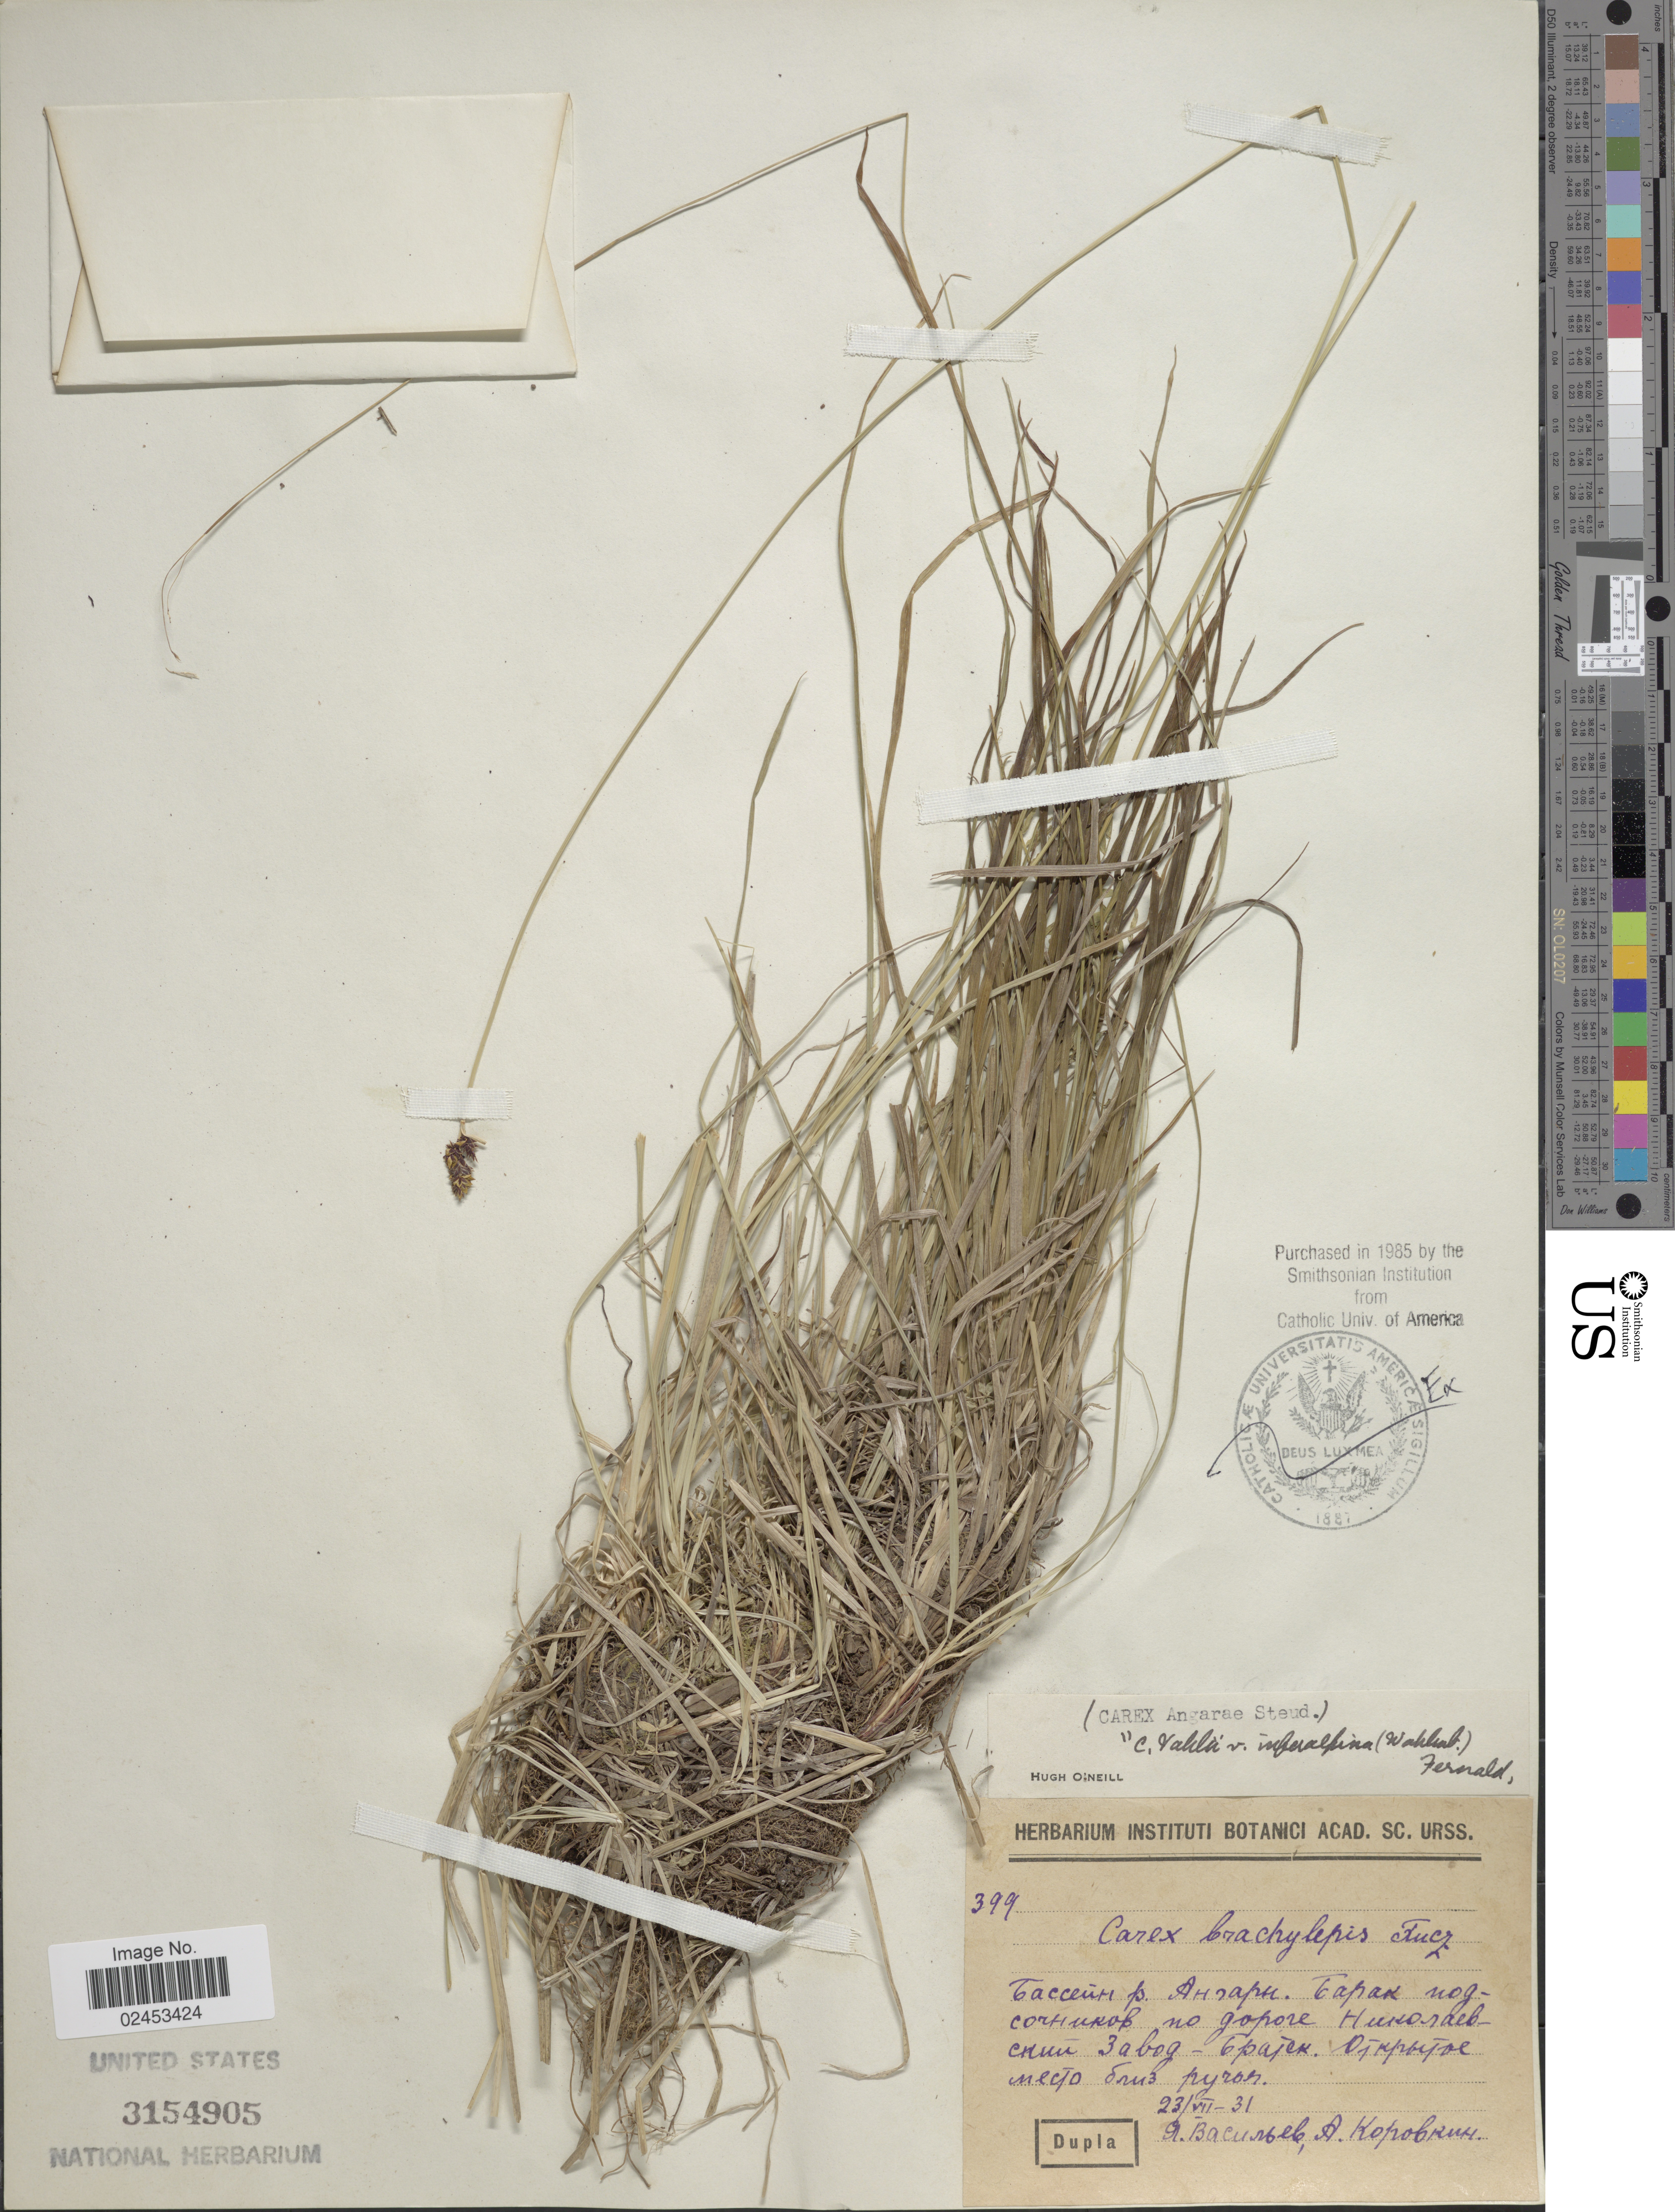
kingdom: Plantae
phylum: Tracheophyta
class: Liliopsida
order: Poales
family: Cyperaceae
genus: Carex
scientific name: Carex media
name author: R. Br.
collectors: Collector illegible & Collector illegible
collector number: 399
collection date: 1931-07-23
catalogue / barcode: US 3154905